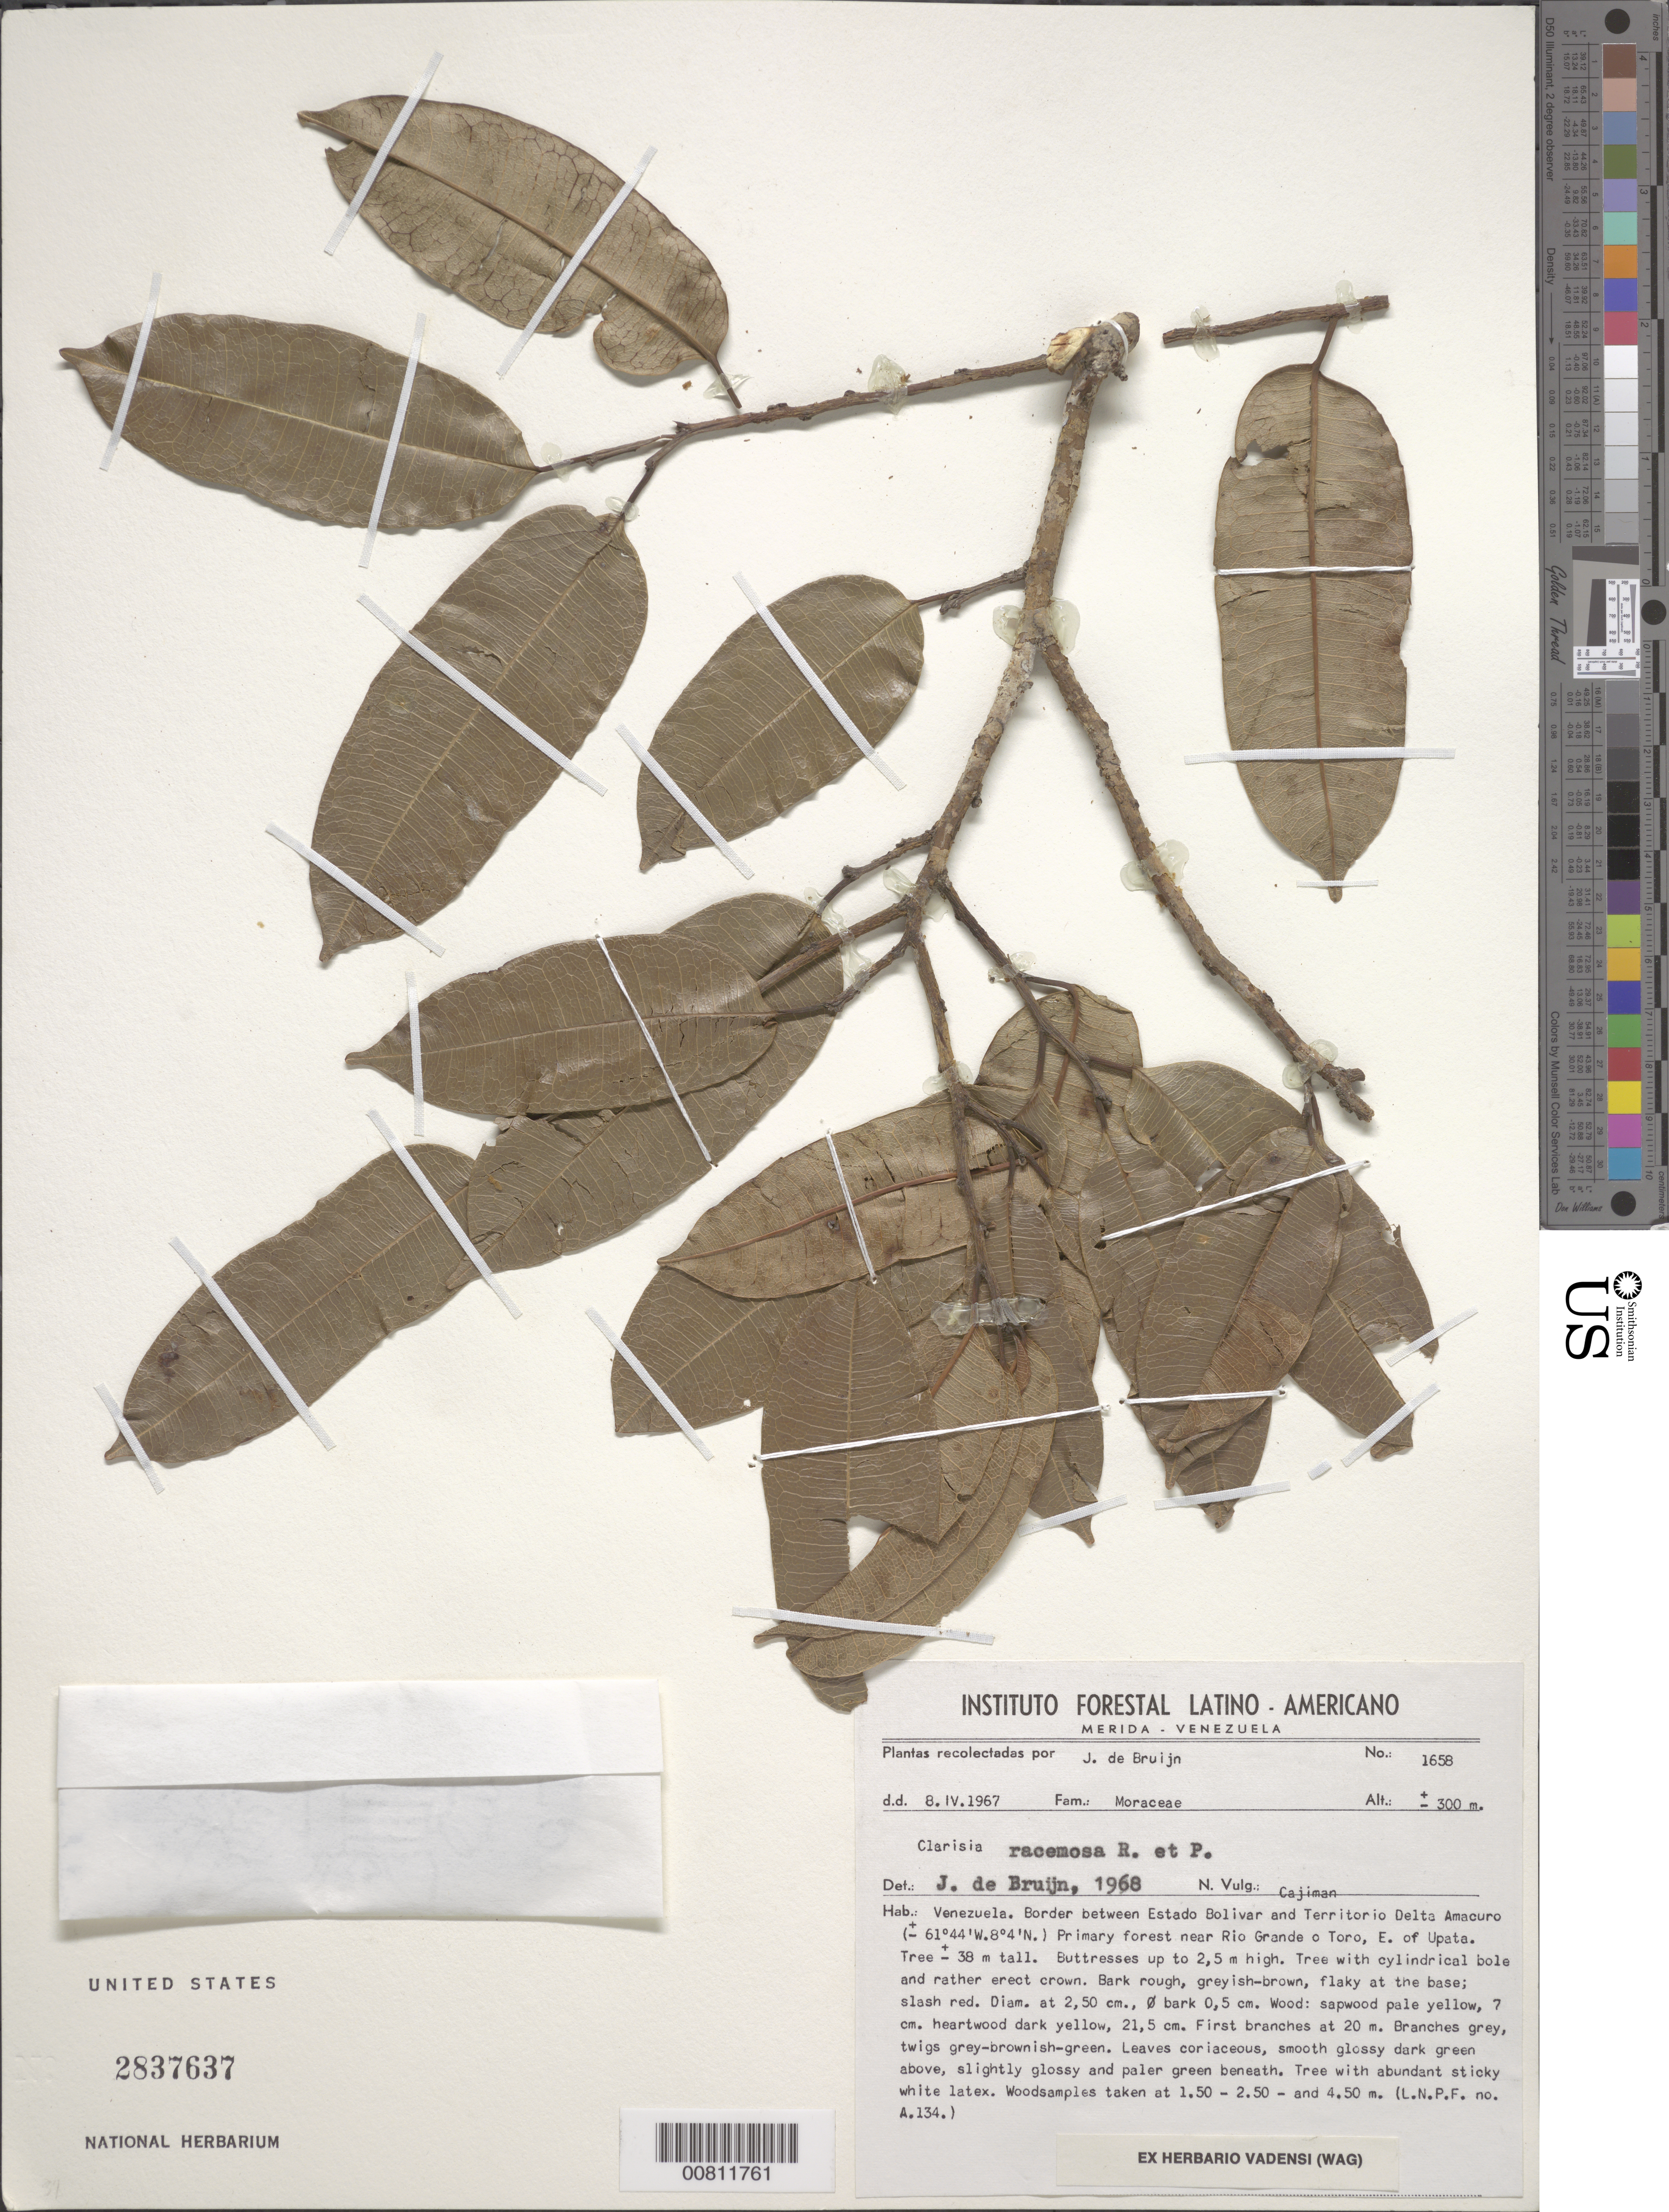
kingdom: Plantae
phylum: Tracheophyta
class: Magnoliopsida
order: Rosales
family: Moraceae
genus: Clarisia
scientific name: Clarisia racemosa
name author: Ruiz & Pav.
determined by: de Bruijn, J.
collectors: J. Bruijn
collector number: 1658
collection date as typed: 8-Apr-67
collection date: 1967-04-08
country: Venezuela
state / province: Bolívar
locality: Estado Bolívar and Territorío Delta Amacuro border, near Río Grande o Toro, E of Upata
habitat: Primary forest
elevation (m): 300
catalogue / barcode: US 2837637